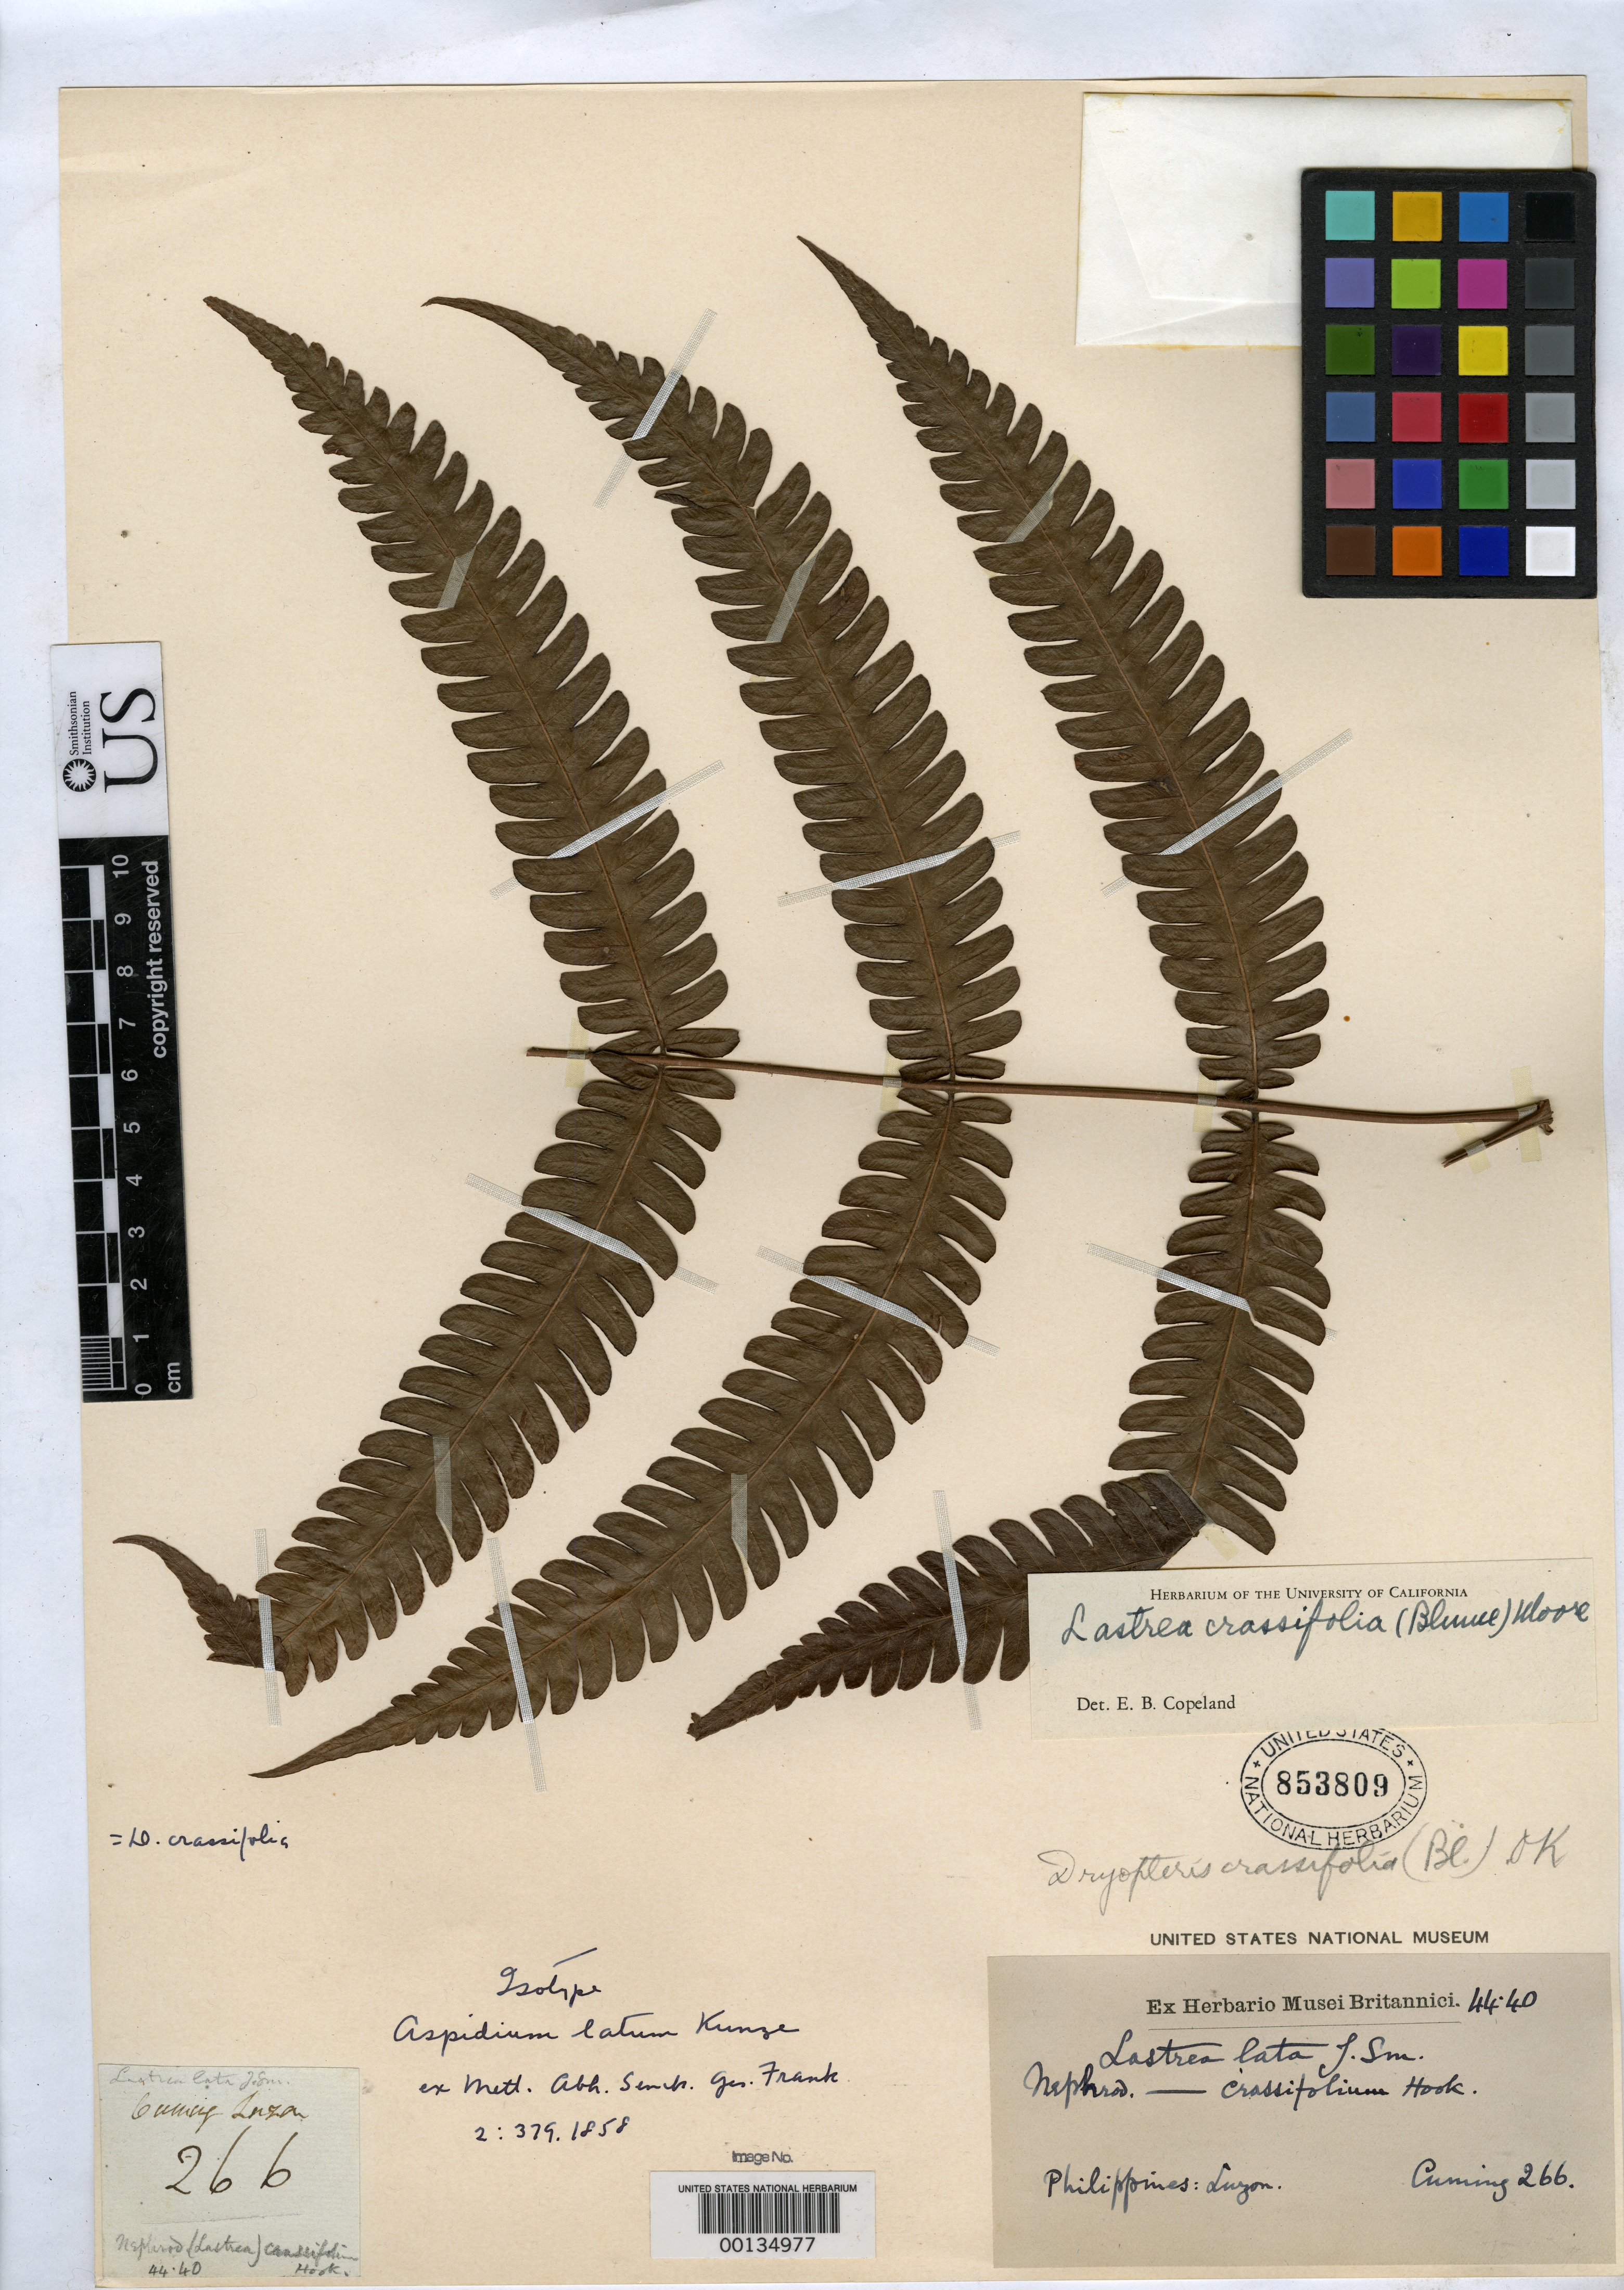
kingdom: Plantae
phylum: Tracheophyta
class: Polypodiopsida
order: Polypodiales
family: Tectariaceae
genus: Aspidium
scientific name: Aspidium latum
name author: Kunze ex Mett.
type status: Type Collection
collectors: H. Cuming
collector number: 266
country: Philippines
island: Luzon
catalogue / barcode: US 853809